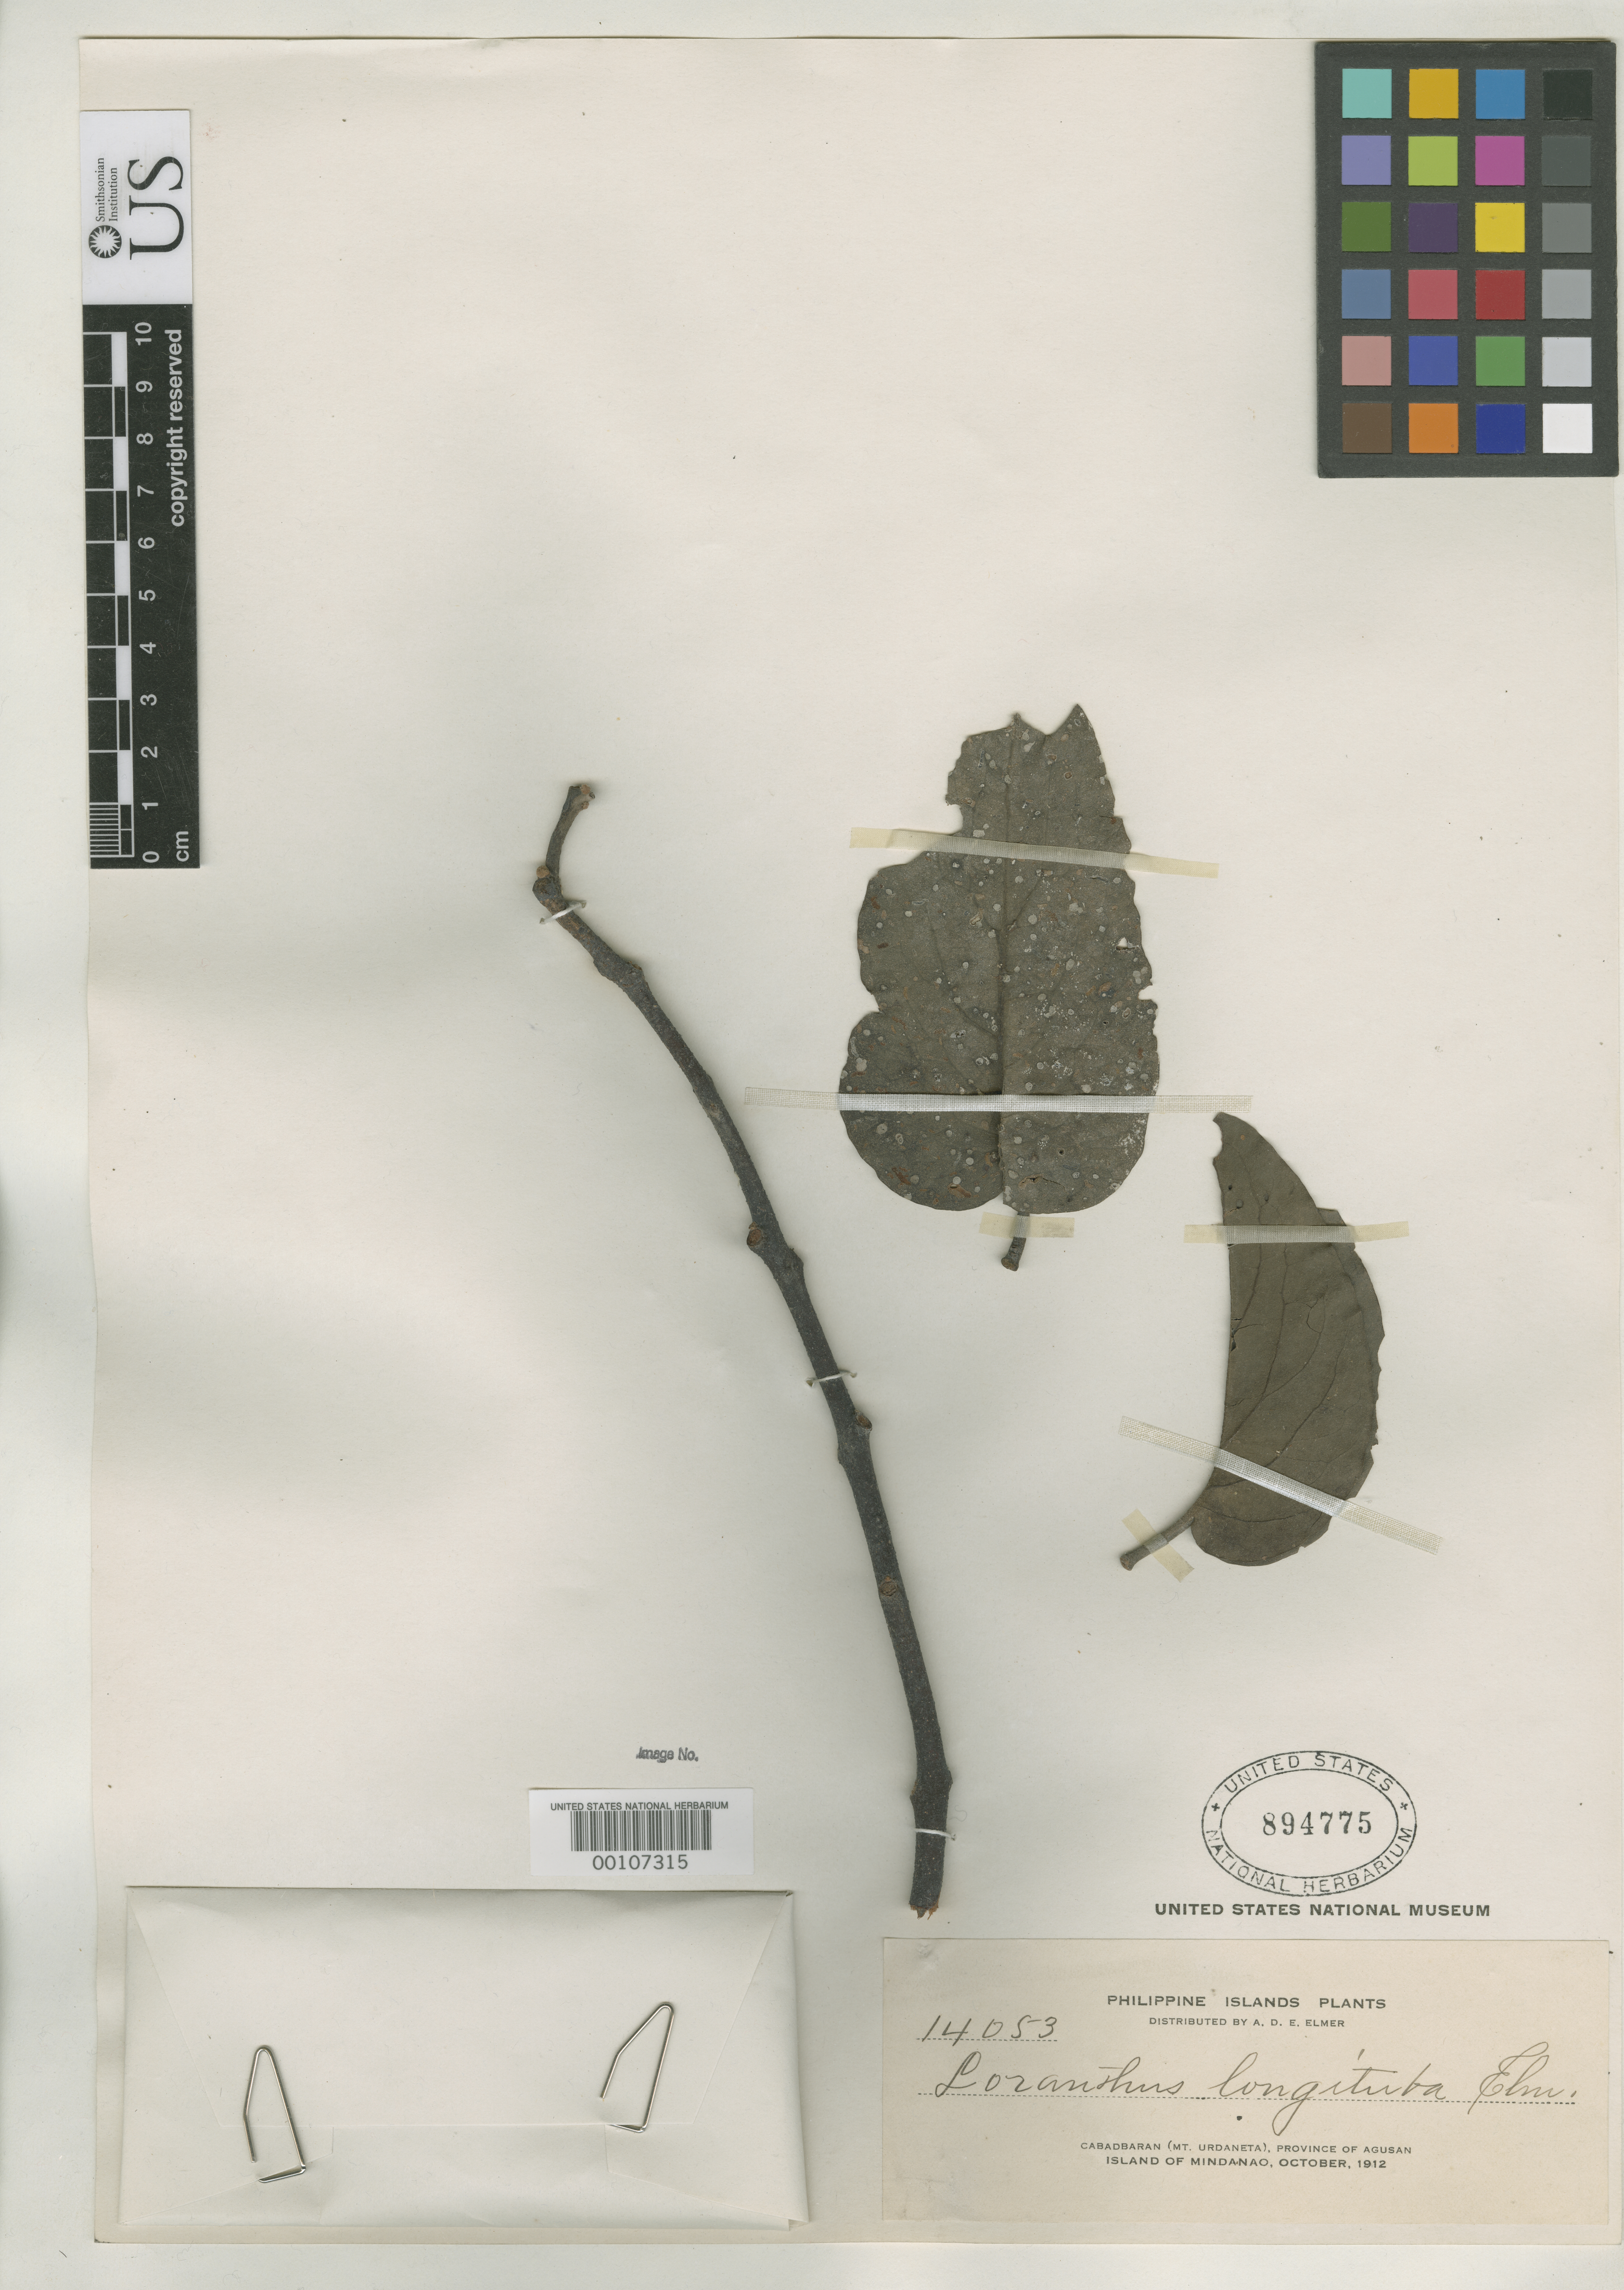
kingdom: Plantae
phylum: Tracheophyta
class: Magnoliopsida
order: Santalales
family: Loranthaceae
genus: Loranthus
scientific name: Loranthus longitubus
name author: Elmer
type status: Type Collection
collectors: A. D. E. Elmer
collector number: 14053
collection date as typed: Oct 1912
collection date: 1912-10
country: Philippines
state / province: Caraga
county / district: Agusan del Norte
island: Mindanao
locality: Cabadbaran, Mt. Urdaneta.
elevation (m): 1067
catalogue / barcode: US 894775